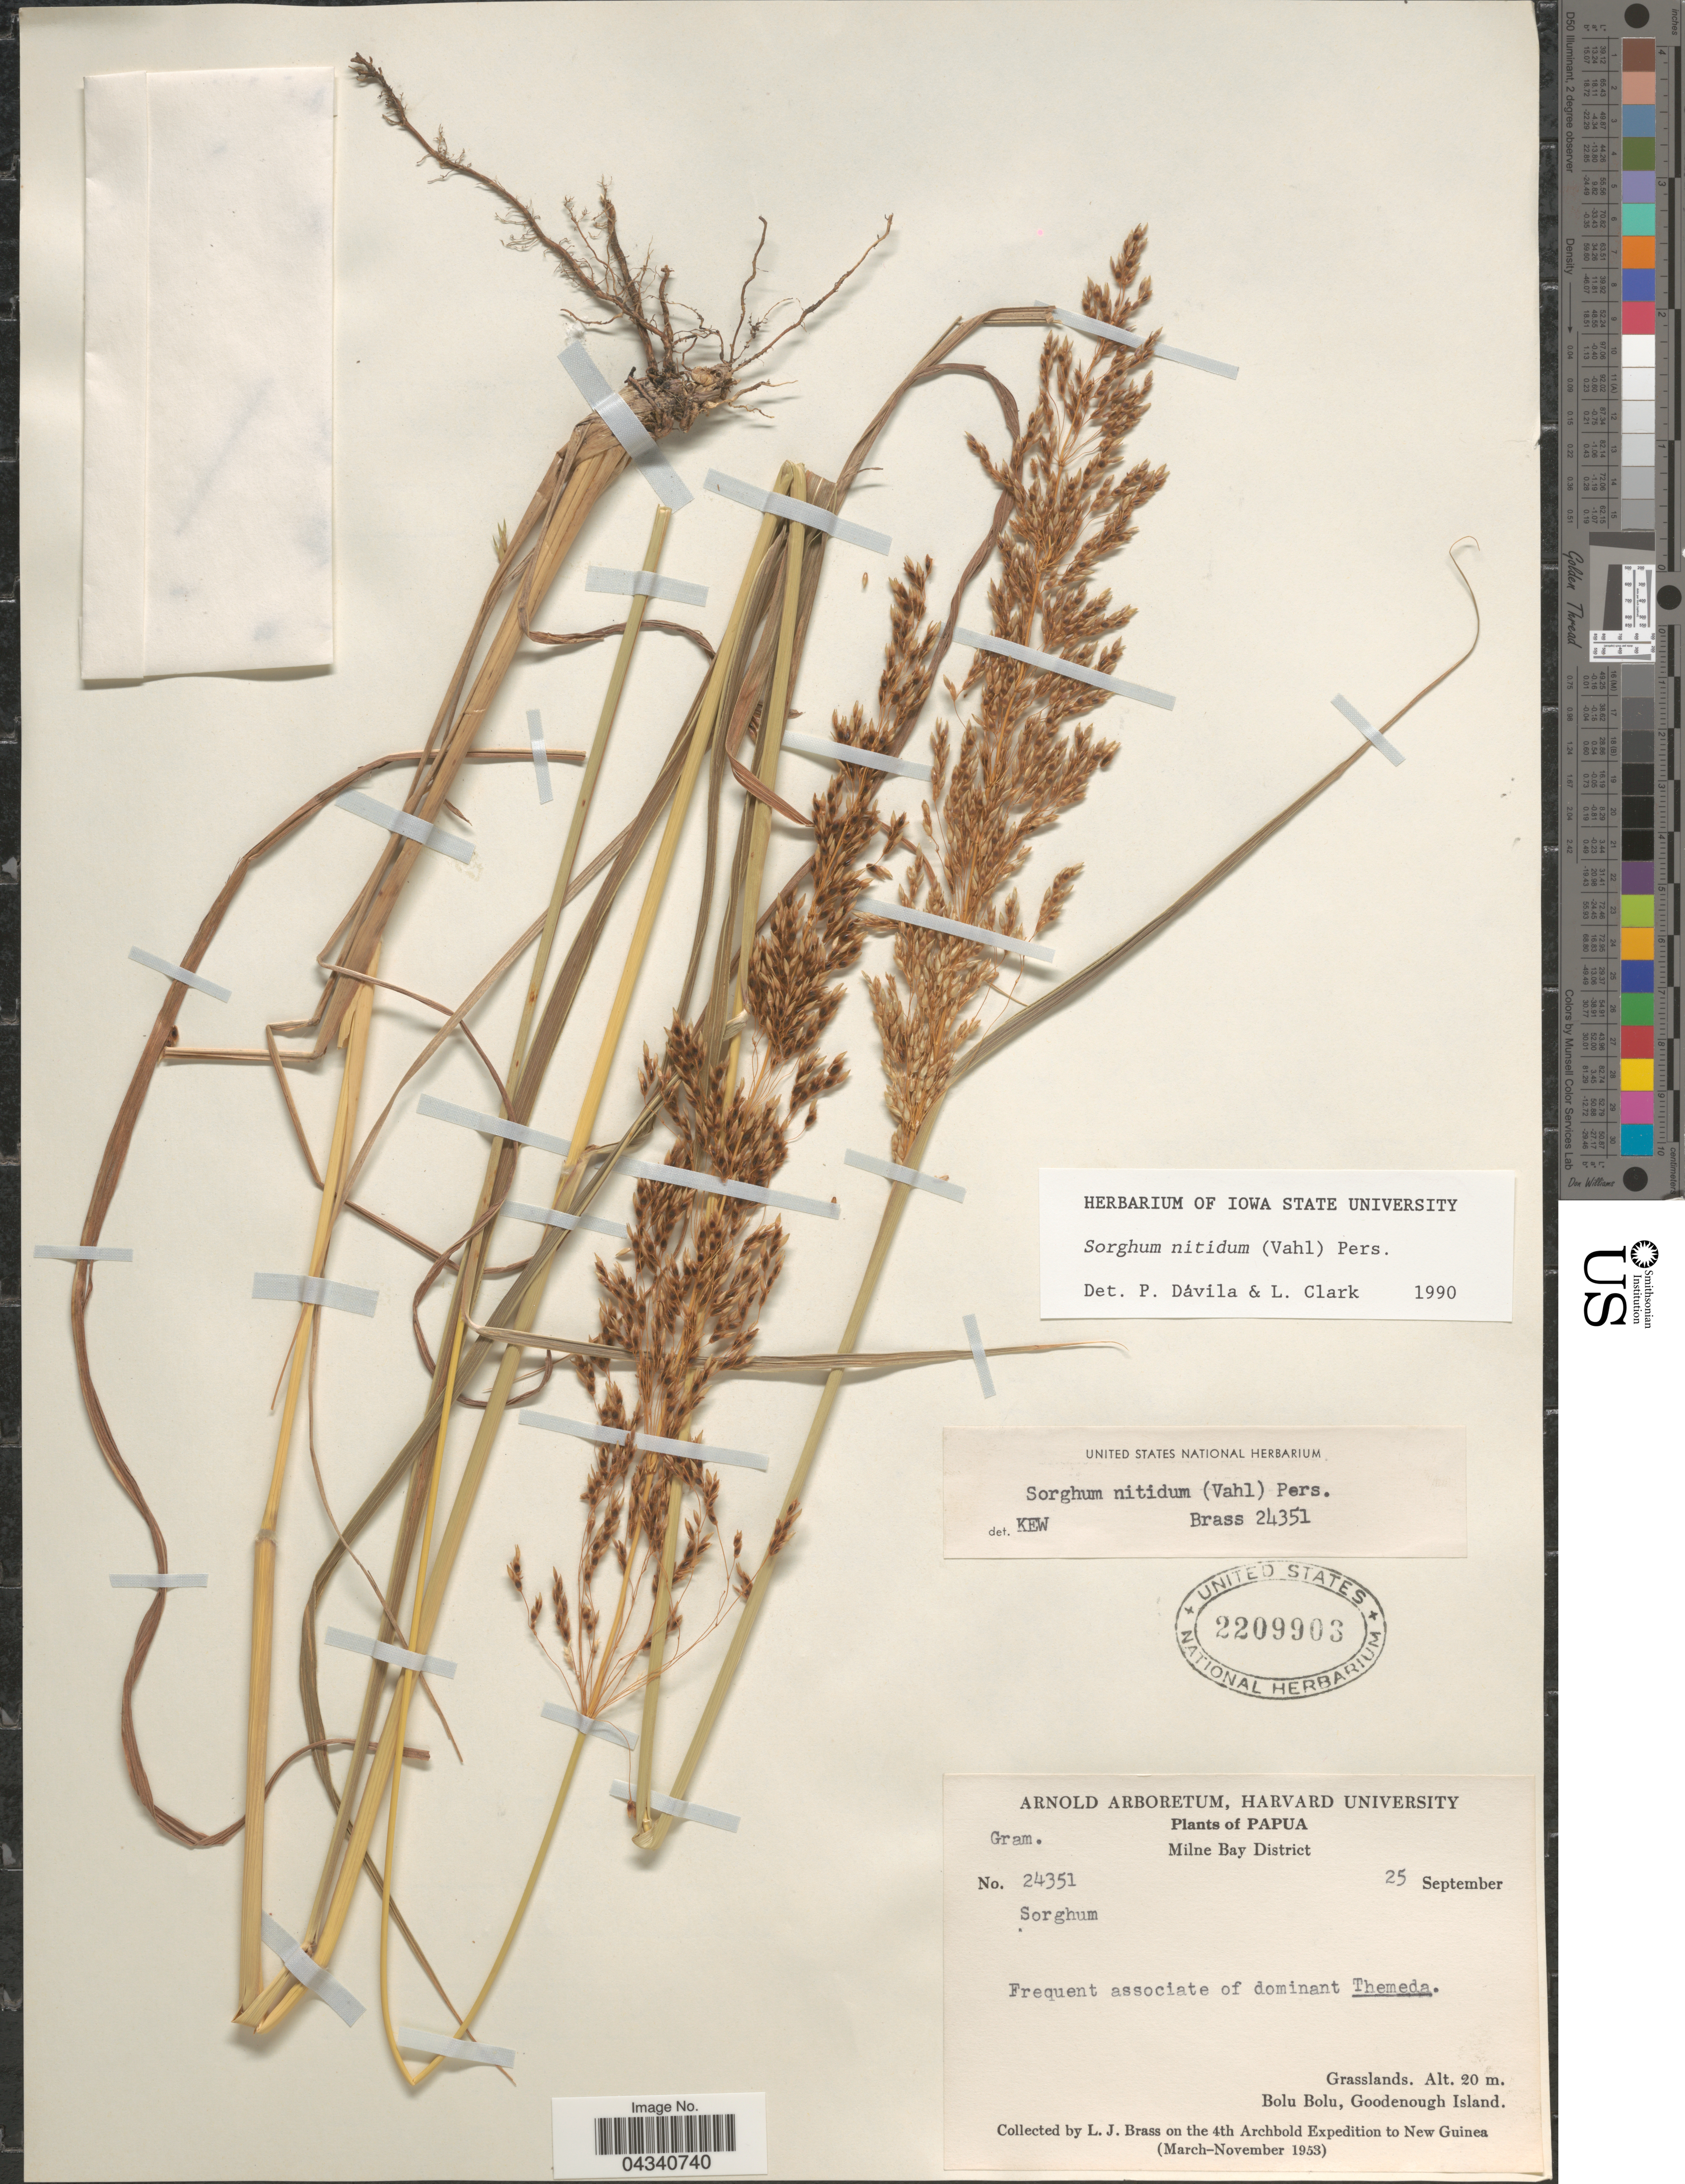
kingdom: Plantae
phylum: Tracheophyta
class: Liliopsida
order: Poales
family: Poaceae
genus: Sorghum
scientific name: Sorghum nitidum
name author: (Vahl) Pers.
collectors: L. J. Brass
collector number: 24351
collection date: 1953-09-25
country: Papua New Guinea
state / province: Milne Bay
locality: Papua. Milne Bay District. Bolu Bolu, Goodenough Island. 4th Archbold Expedition to New Guinea (March-November 1953).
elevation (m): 20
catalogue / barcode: US 2209903